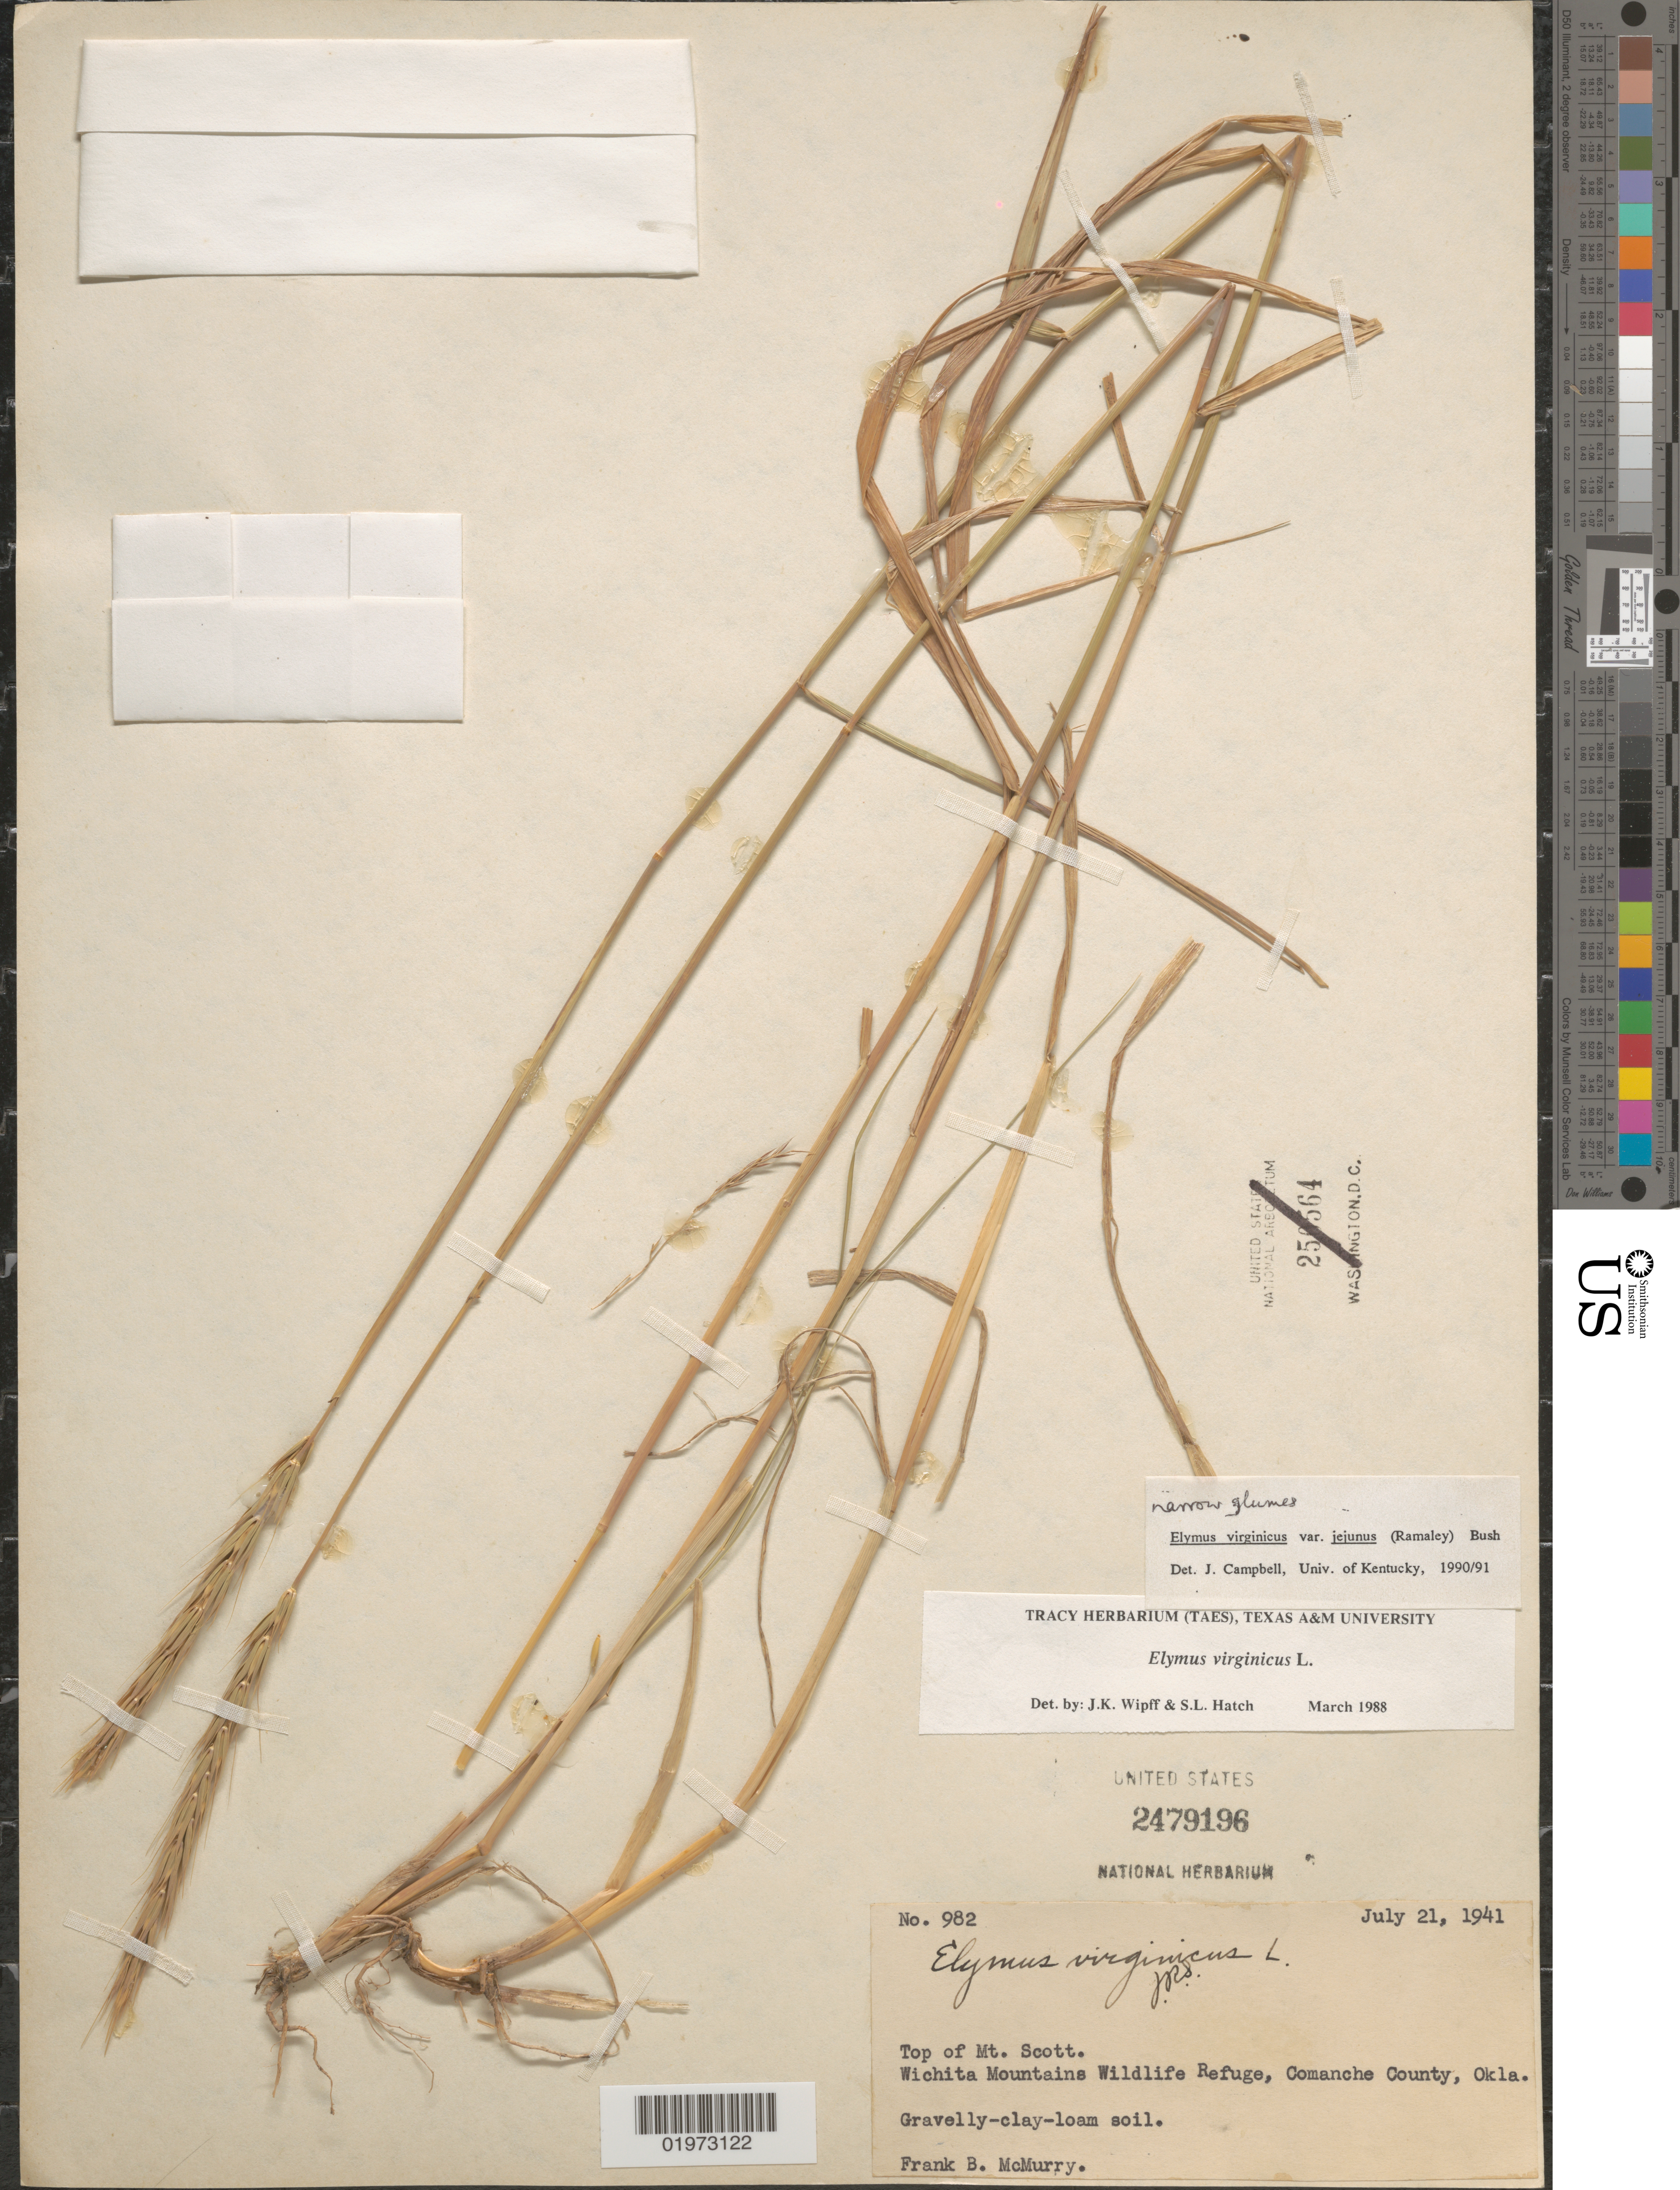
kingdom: Plantae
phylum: Tracheophyta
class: Liliopsida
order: Poales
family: Poaceae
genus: Elymus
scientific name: Elymus virginicus var. virginicus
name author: L.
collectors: F. B. McMurry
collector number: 982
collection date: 1941-07-21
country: United States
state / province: Oklahoma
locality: Top of Mt. Scott. Wichita Mountains Wildlife Refuge, Comanche County.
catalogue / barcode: US 2479196